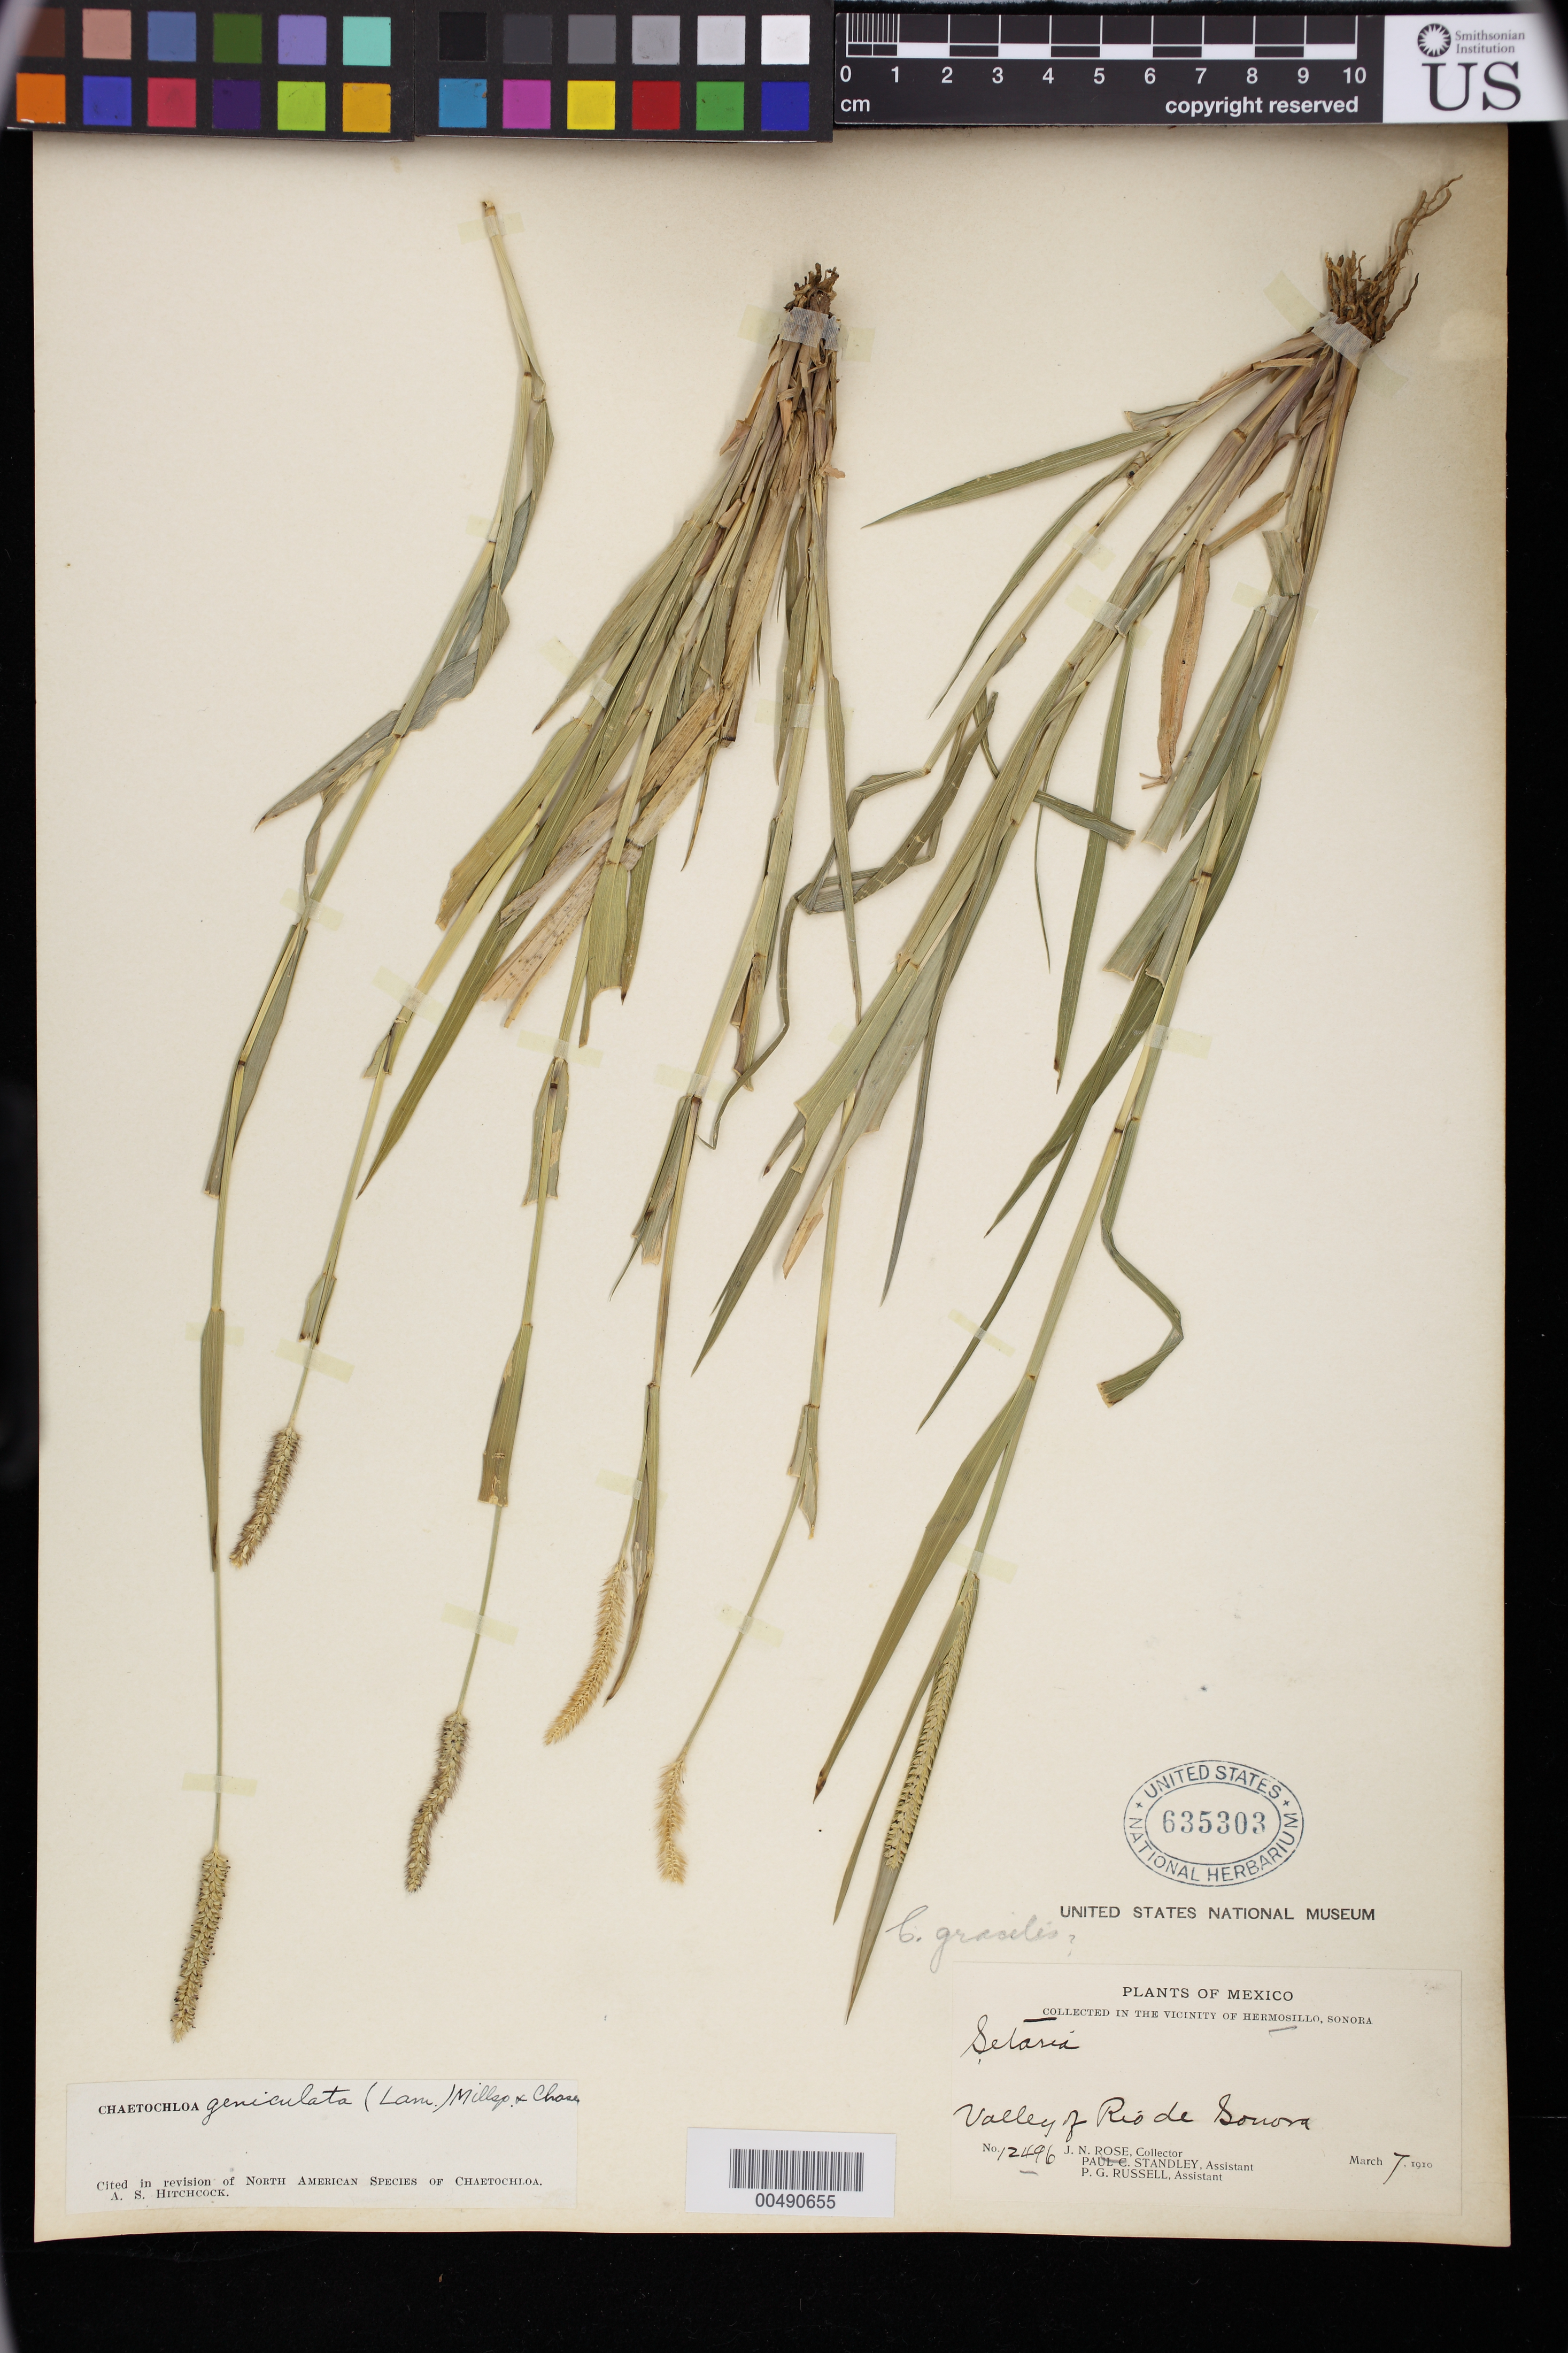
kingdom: Plantae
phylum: Tracheophyta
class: Liliopsida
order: Poales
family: Poaceae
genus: Setaria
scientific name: Setaria geniculata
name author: (Lam.) P. Beauv.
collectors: J. N. Rose, P. C. Standley & P. G. Russell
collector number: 12496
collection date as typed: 7 Mar 1910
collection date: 1910-03-07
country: Mexico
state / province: Sonora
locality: Vicinity of Hermosillo, valley of Rio de Sonora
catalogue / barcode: US 635303